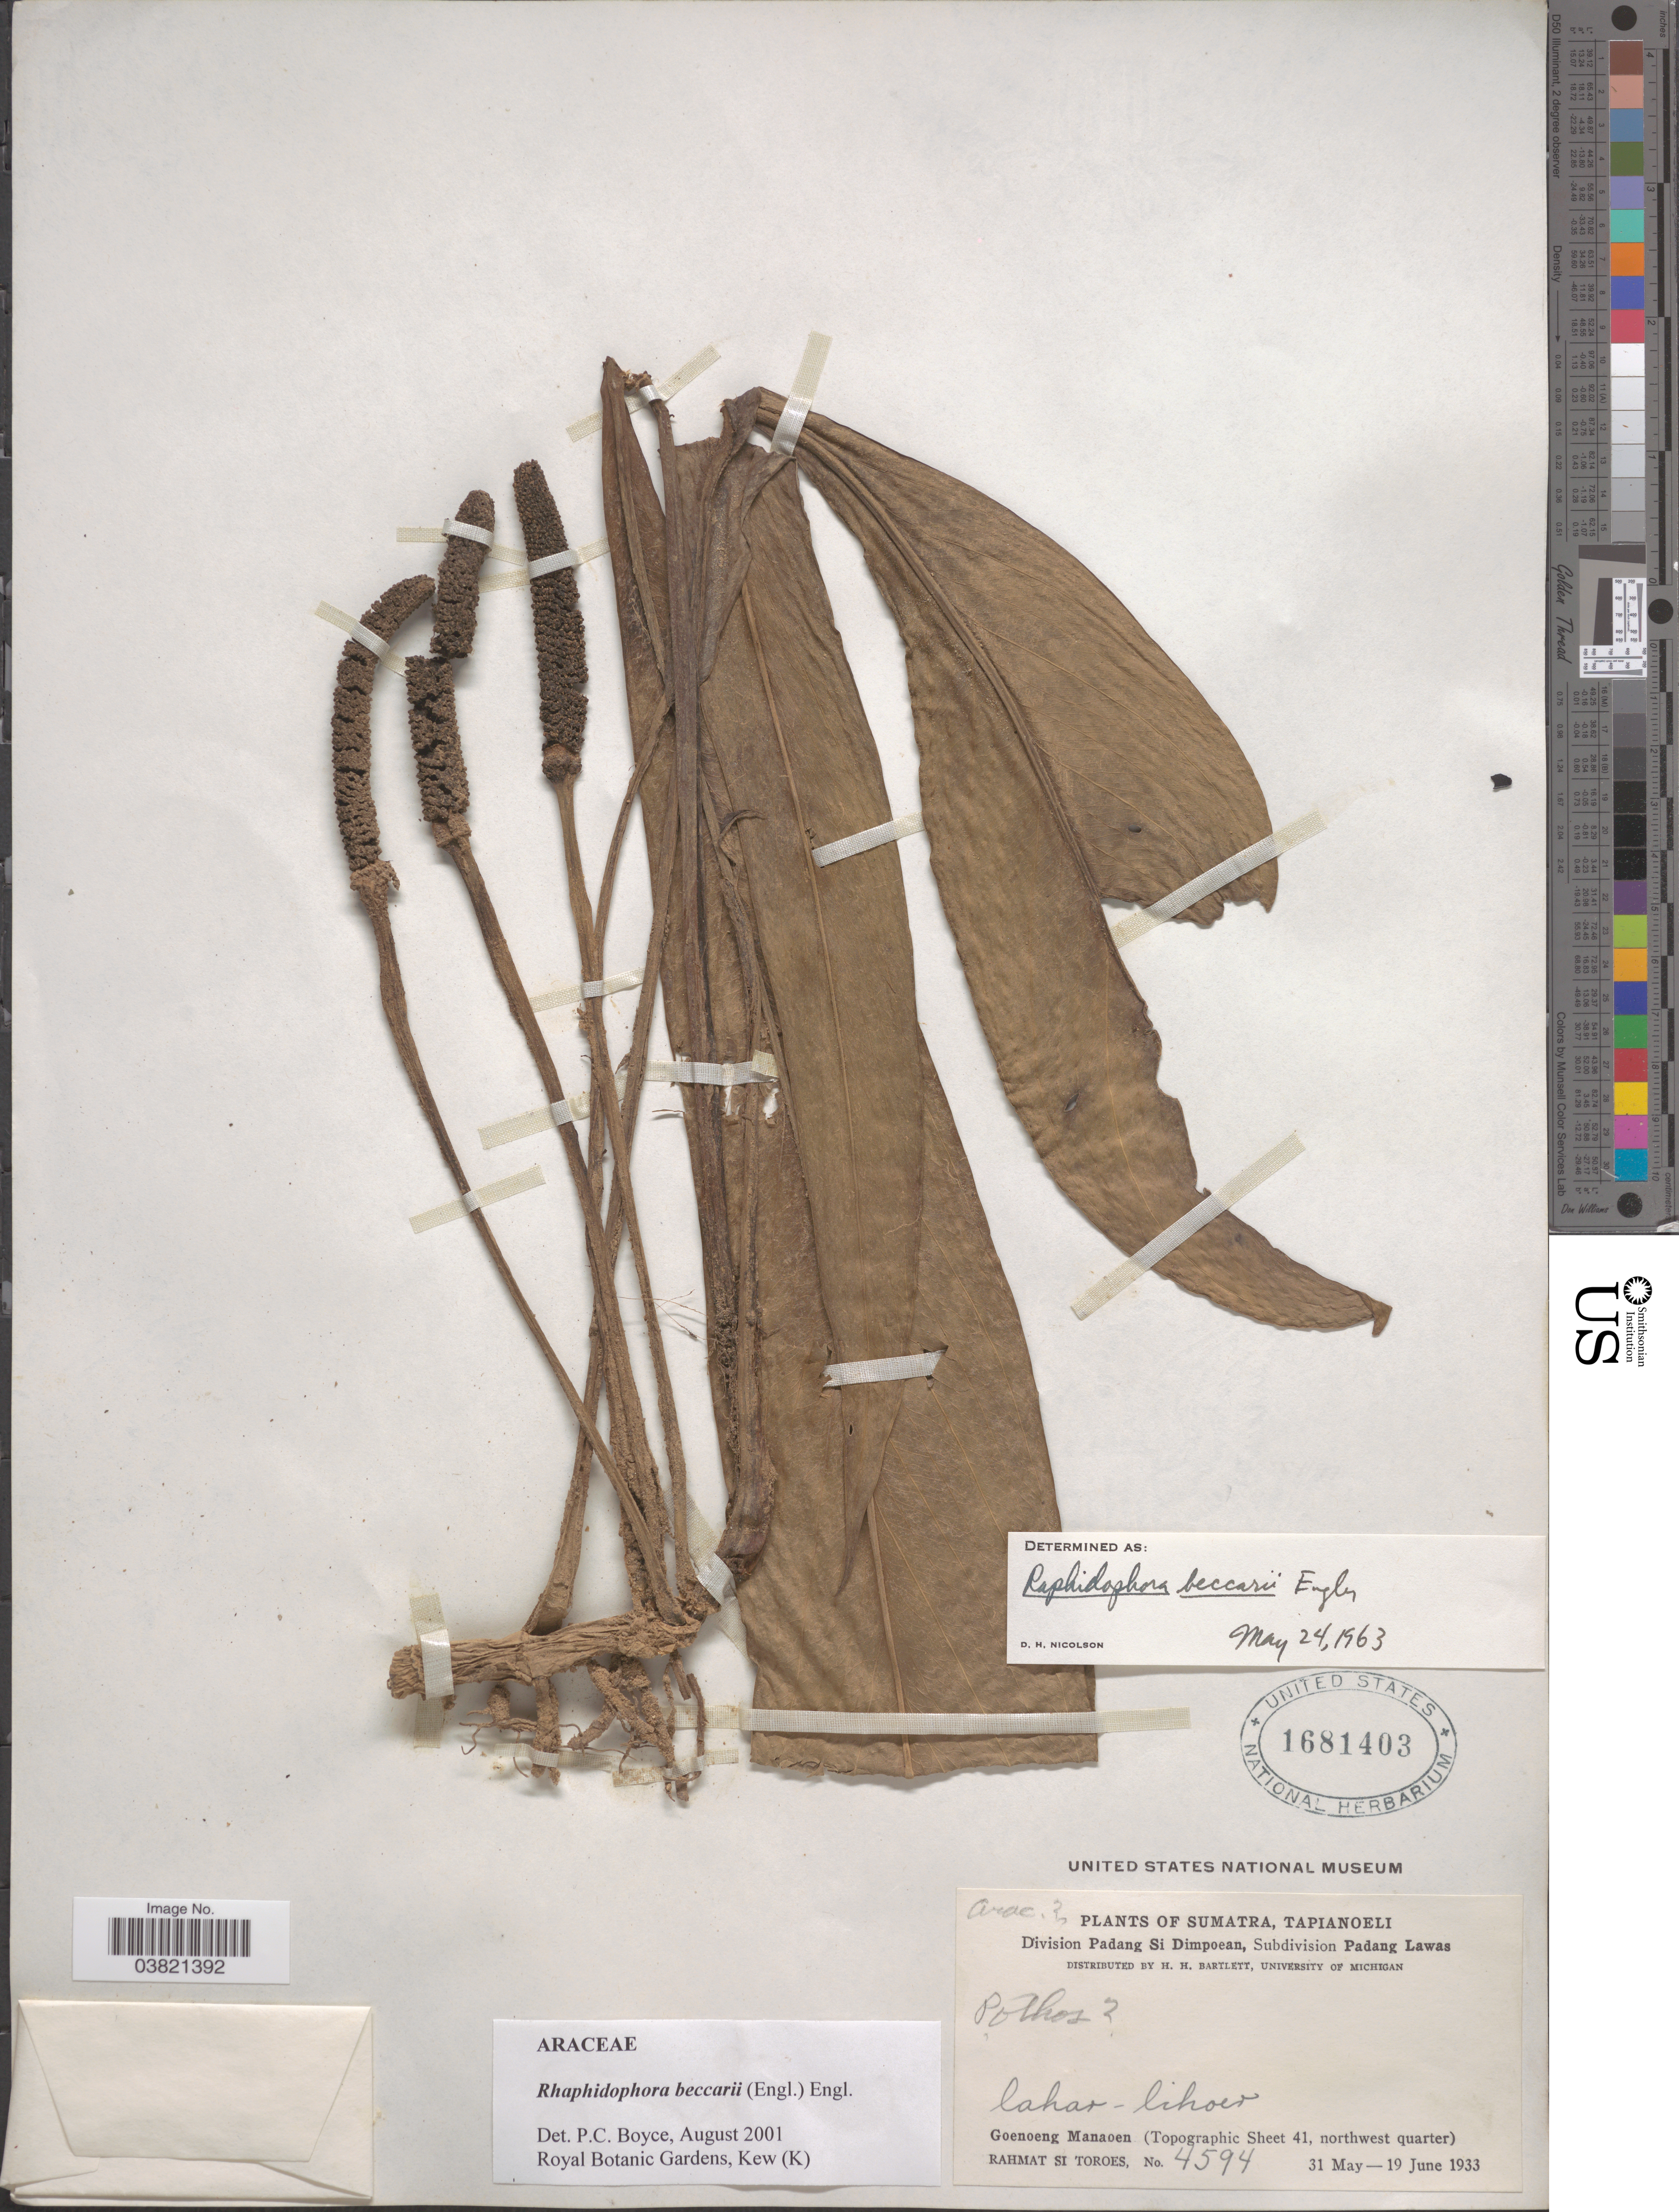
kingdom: Plantae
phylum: Tracheophyta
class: Liliopsida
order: Alismatales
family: Araceae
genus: Rhaphidophora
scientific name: Rhaphidophora beccarii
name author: (Engl.) Engl.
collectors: Rahmat Si Boeea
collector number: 4594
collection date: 1933-05-31/1933-06-19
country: Indonesia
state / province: Sumatra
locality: Tapianoeli. Division Padang Si Dimpoean, Subdivision Padang Lawas. Goenoeng Manaoen (Topographic Sheet 41, northwest quarter).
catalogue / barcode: US 1681403